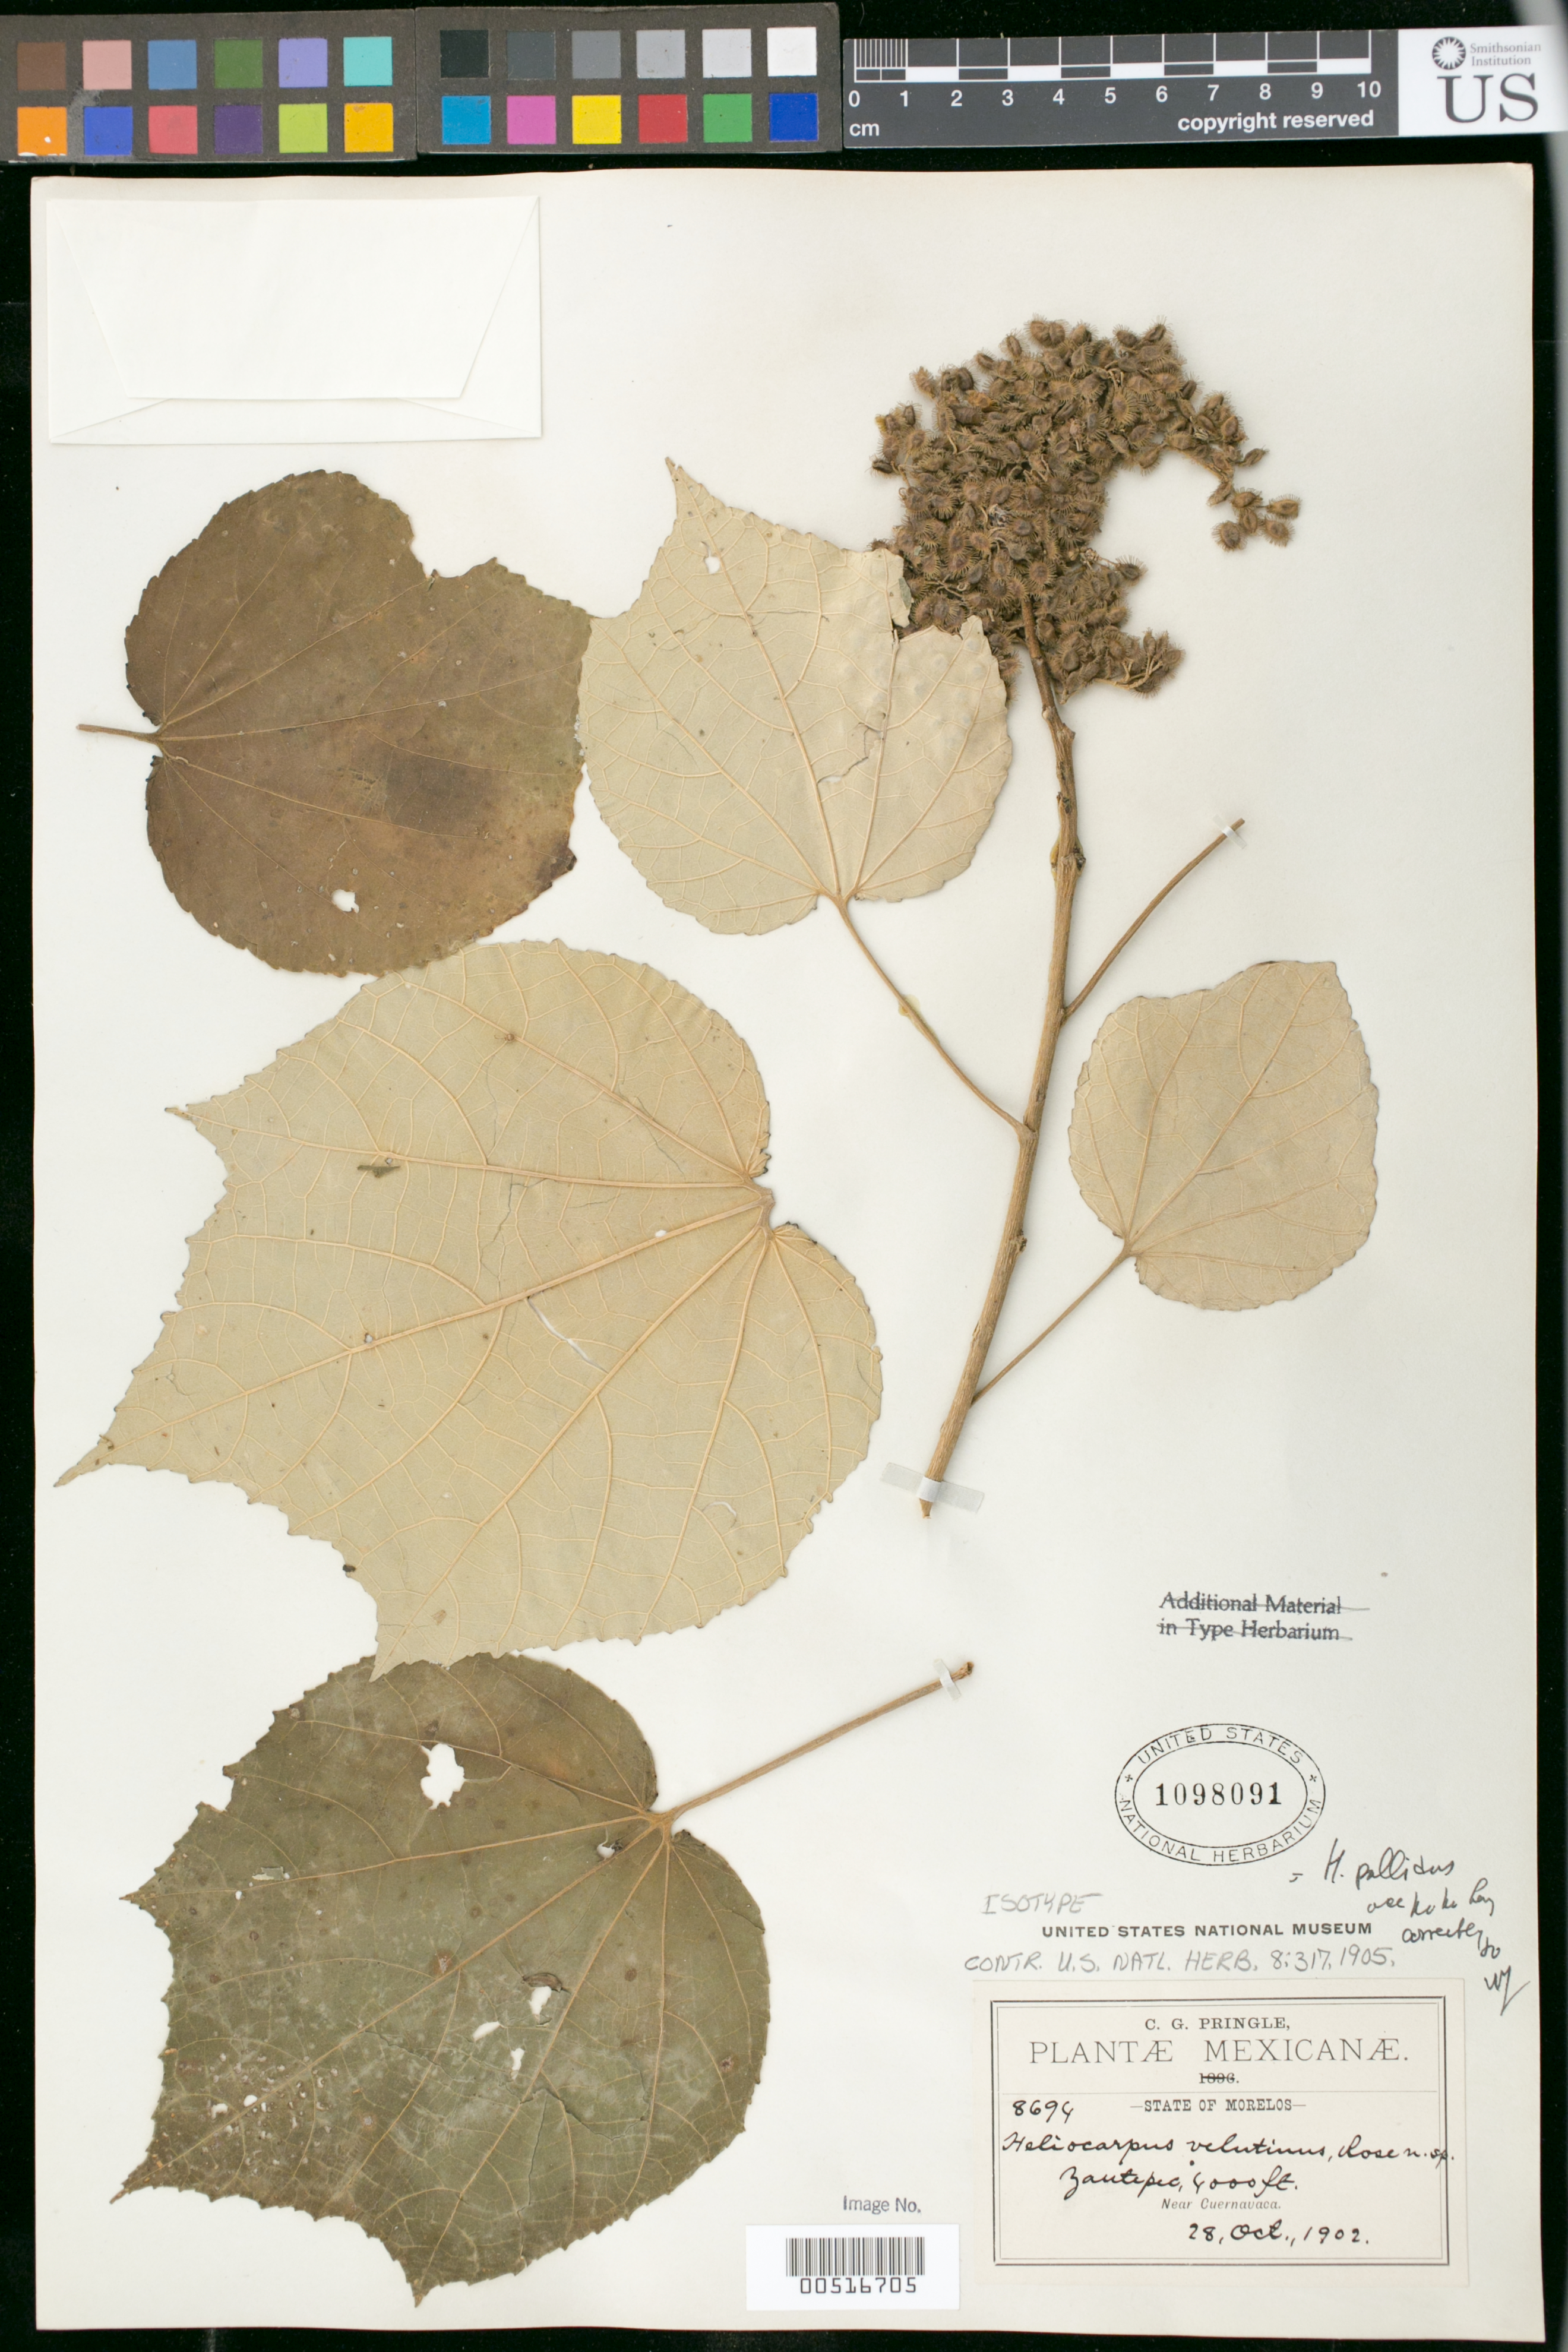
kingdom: Plantae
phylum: Tracheophyta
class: Magnoliopsida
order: Malvales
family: Malvaceae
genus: Heliocarpus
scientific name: Heliocarpus velutinus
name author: Rose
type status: Type Collection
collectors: C. G. Pringle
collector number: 8694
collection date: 1902-10-28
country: Mexico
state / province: Morelos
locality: State of Morelos. Yautepec, near Cuernavaca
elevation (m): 1219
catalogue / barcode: US 1098091